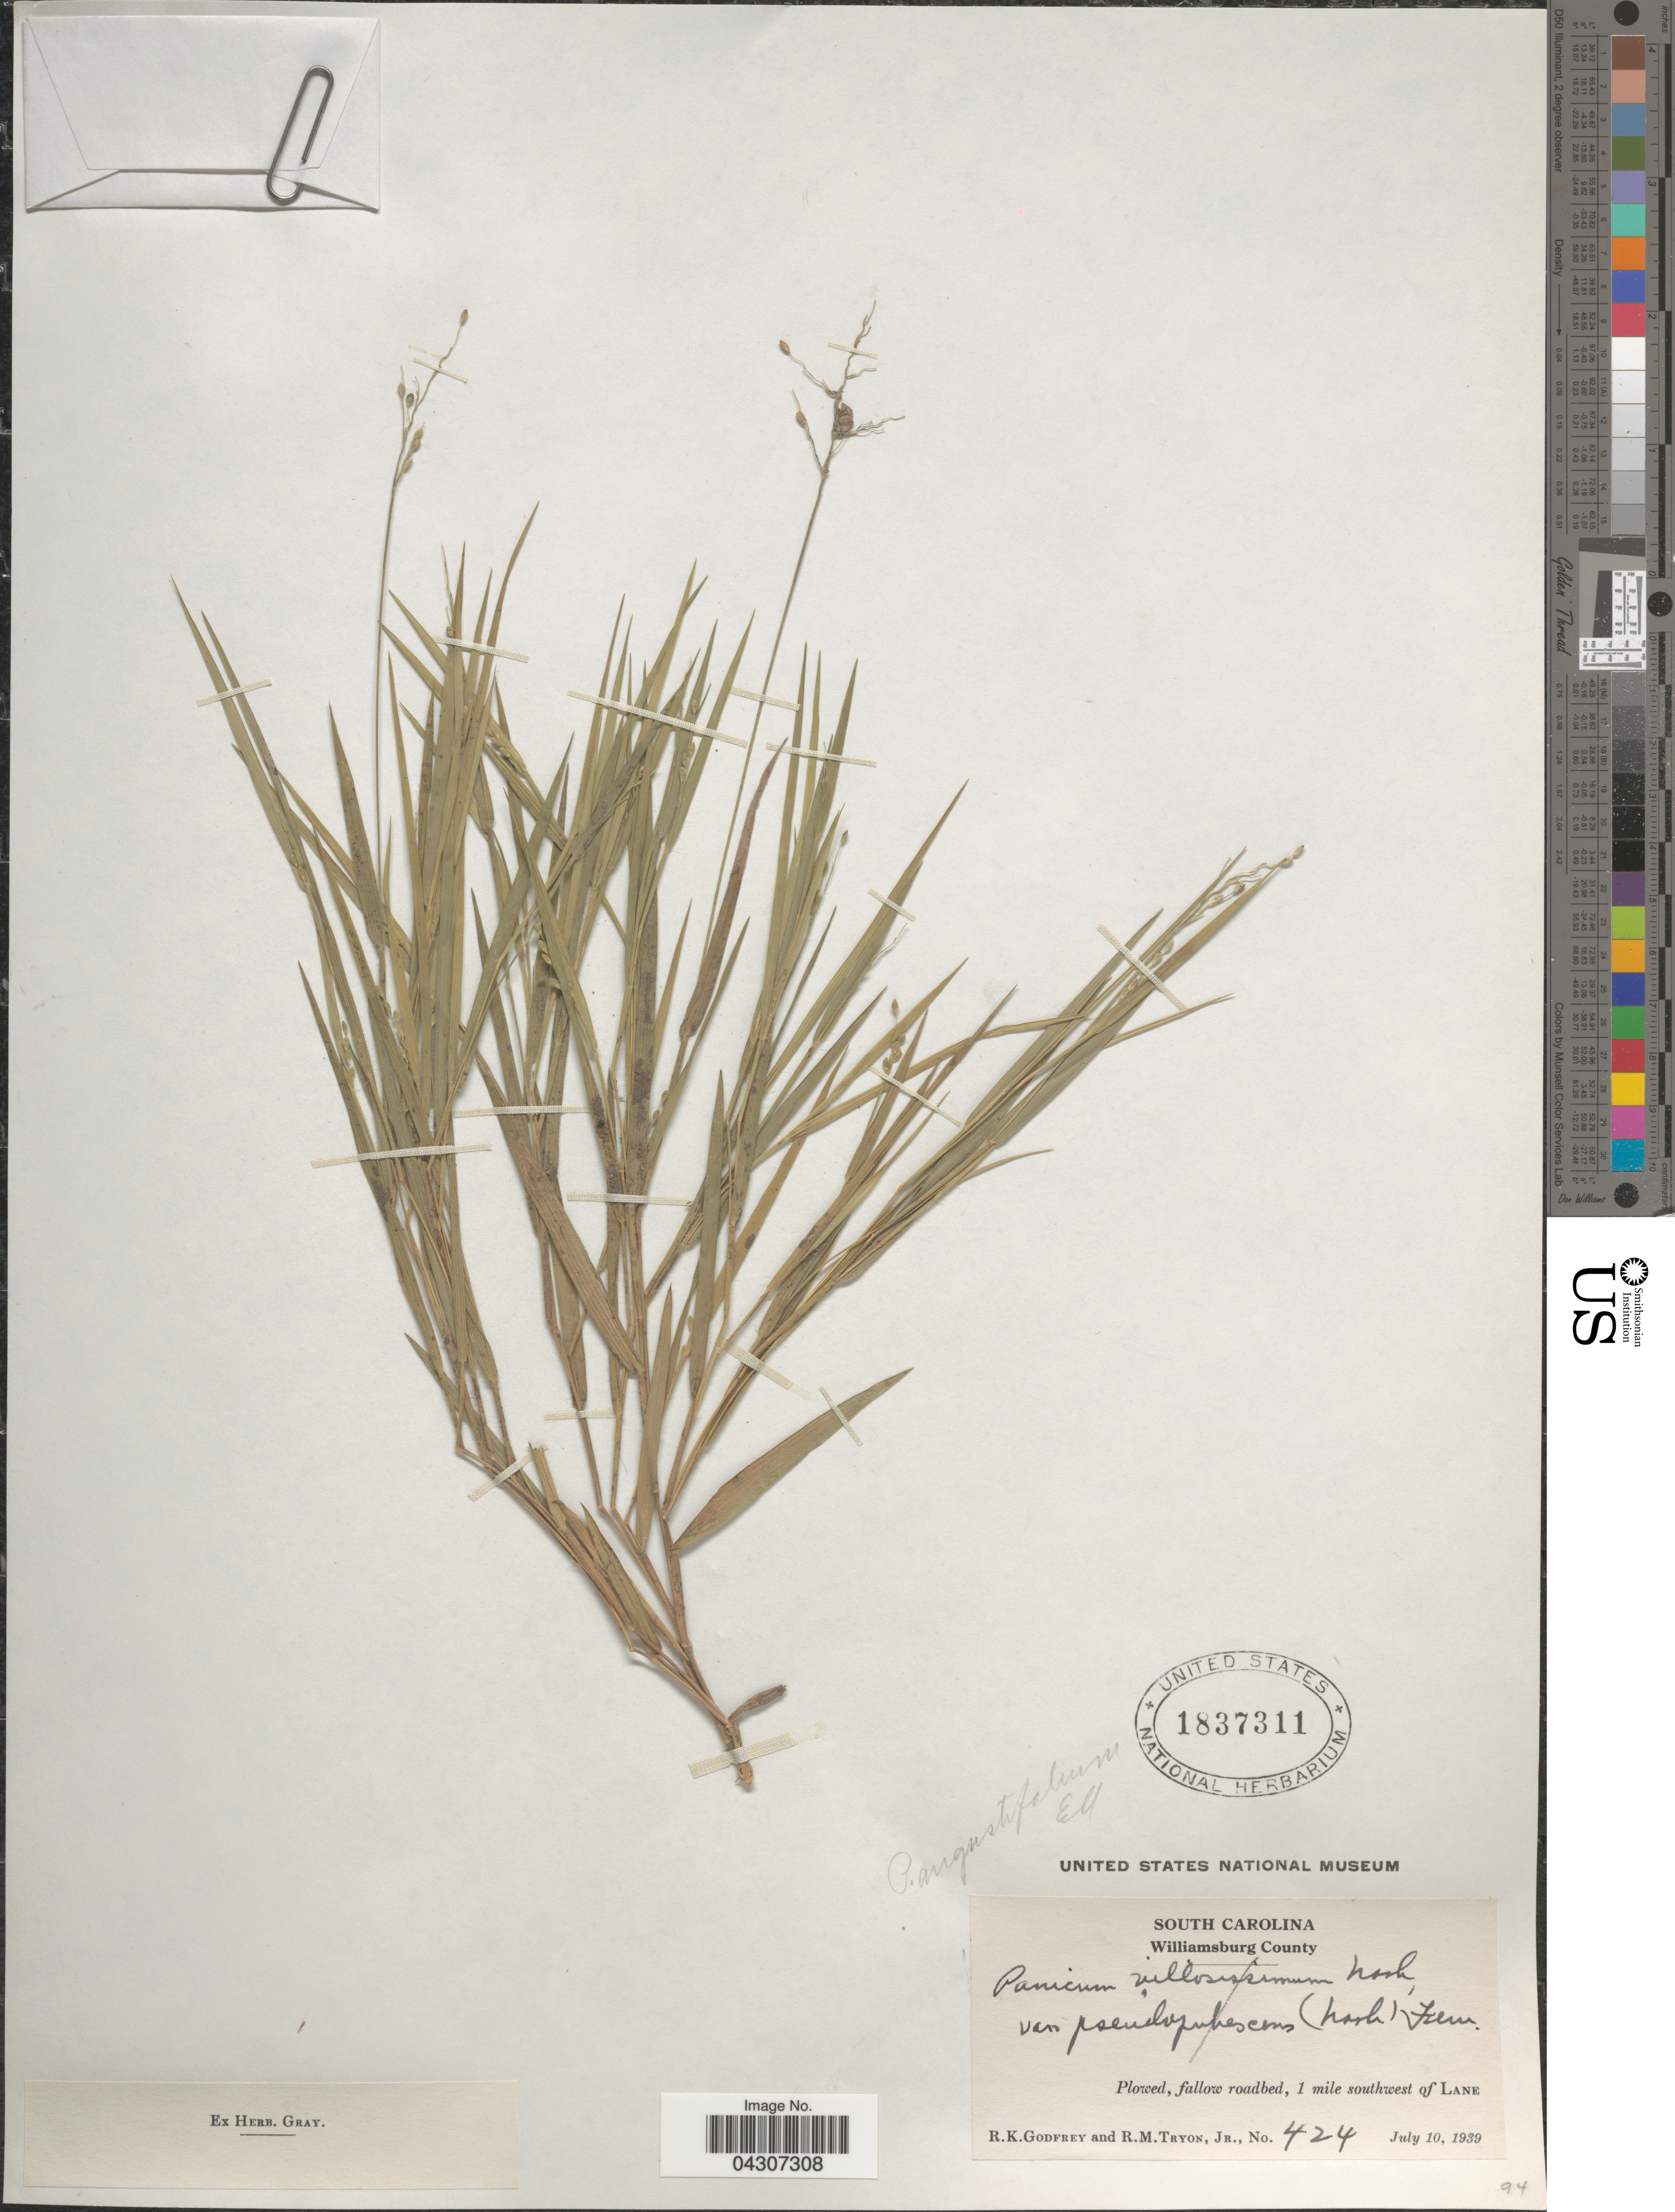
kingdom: Plantae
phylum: Tracheophyta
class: Liliopsida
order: Poales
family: Poaceae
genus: Dichanthelium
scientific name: Dichanthelium aciculare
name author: (Desv. ex Poir.) Gould & C.A. Clark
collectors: R. K. Godfrey & R. Tryon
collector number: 424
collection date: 1939-07-10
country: United States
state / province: South Carolina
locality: Williamsburg County. Plowed, fallow roadbed, 1 mile southwest of Lane.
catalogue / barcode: US 1837311